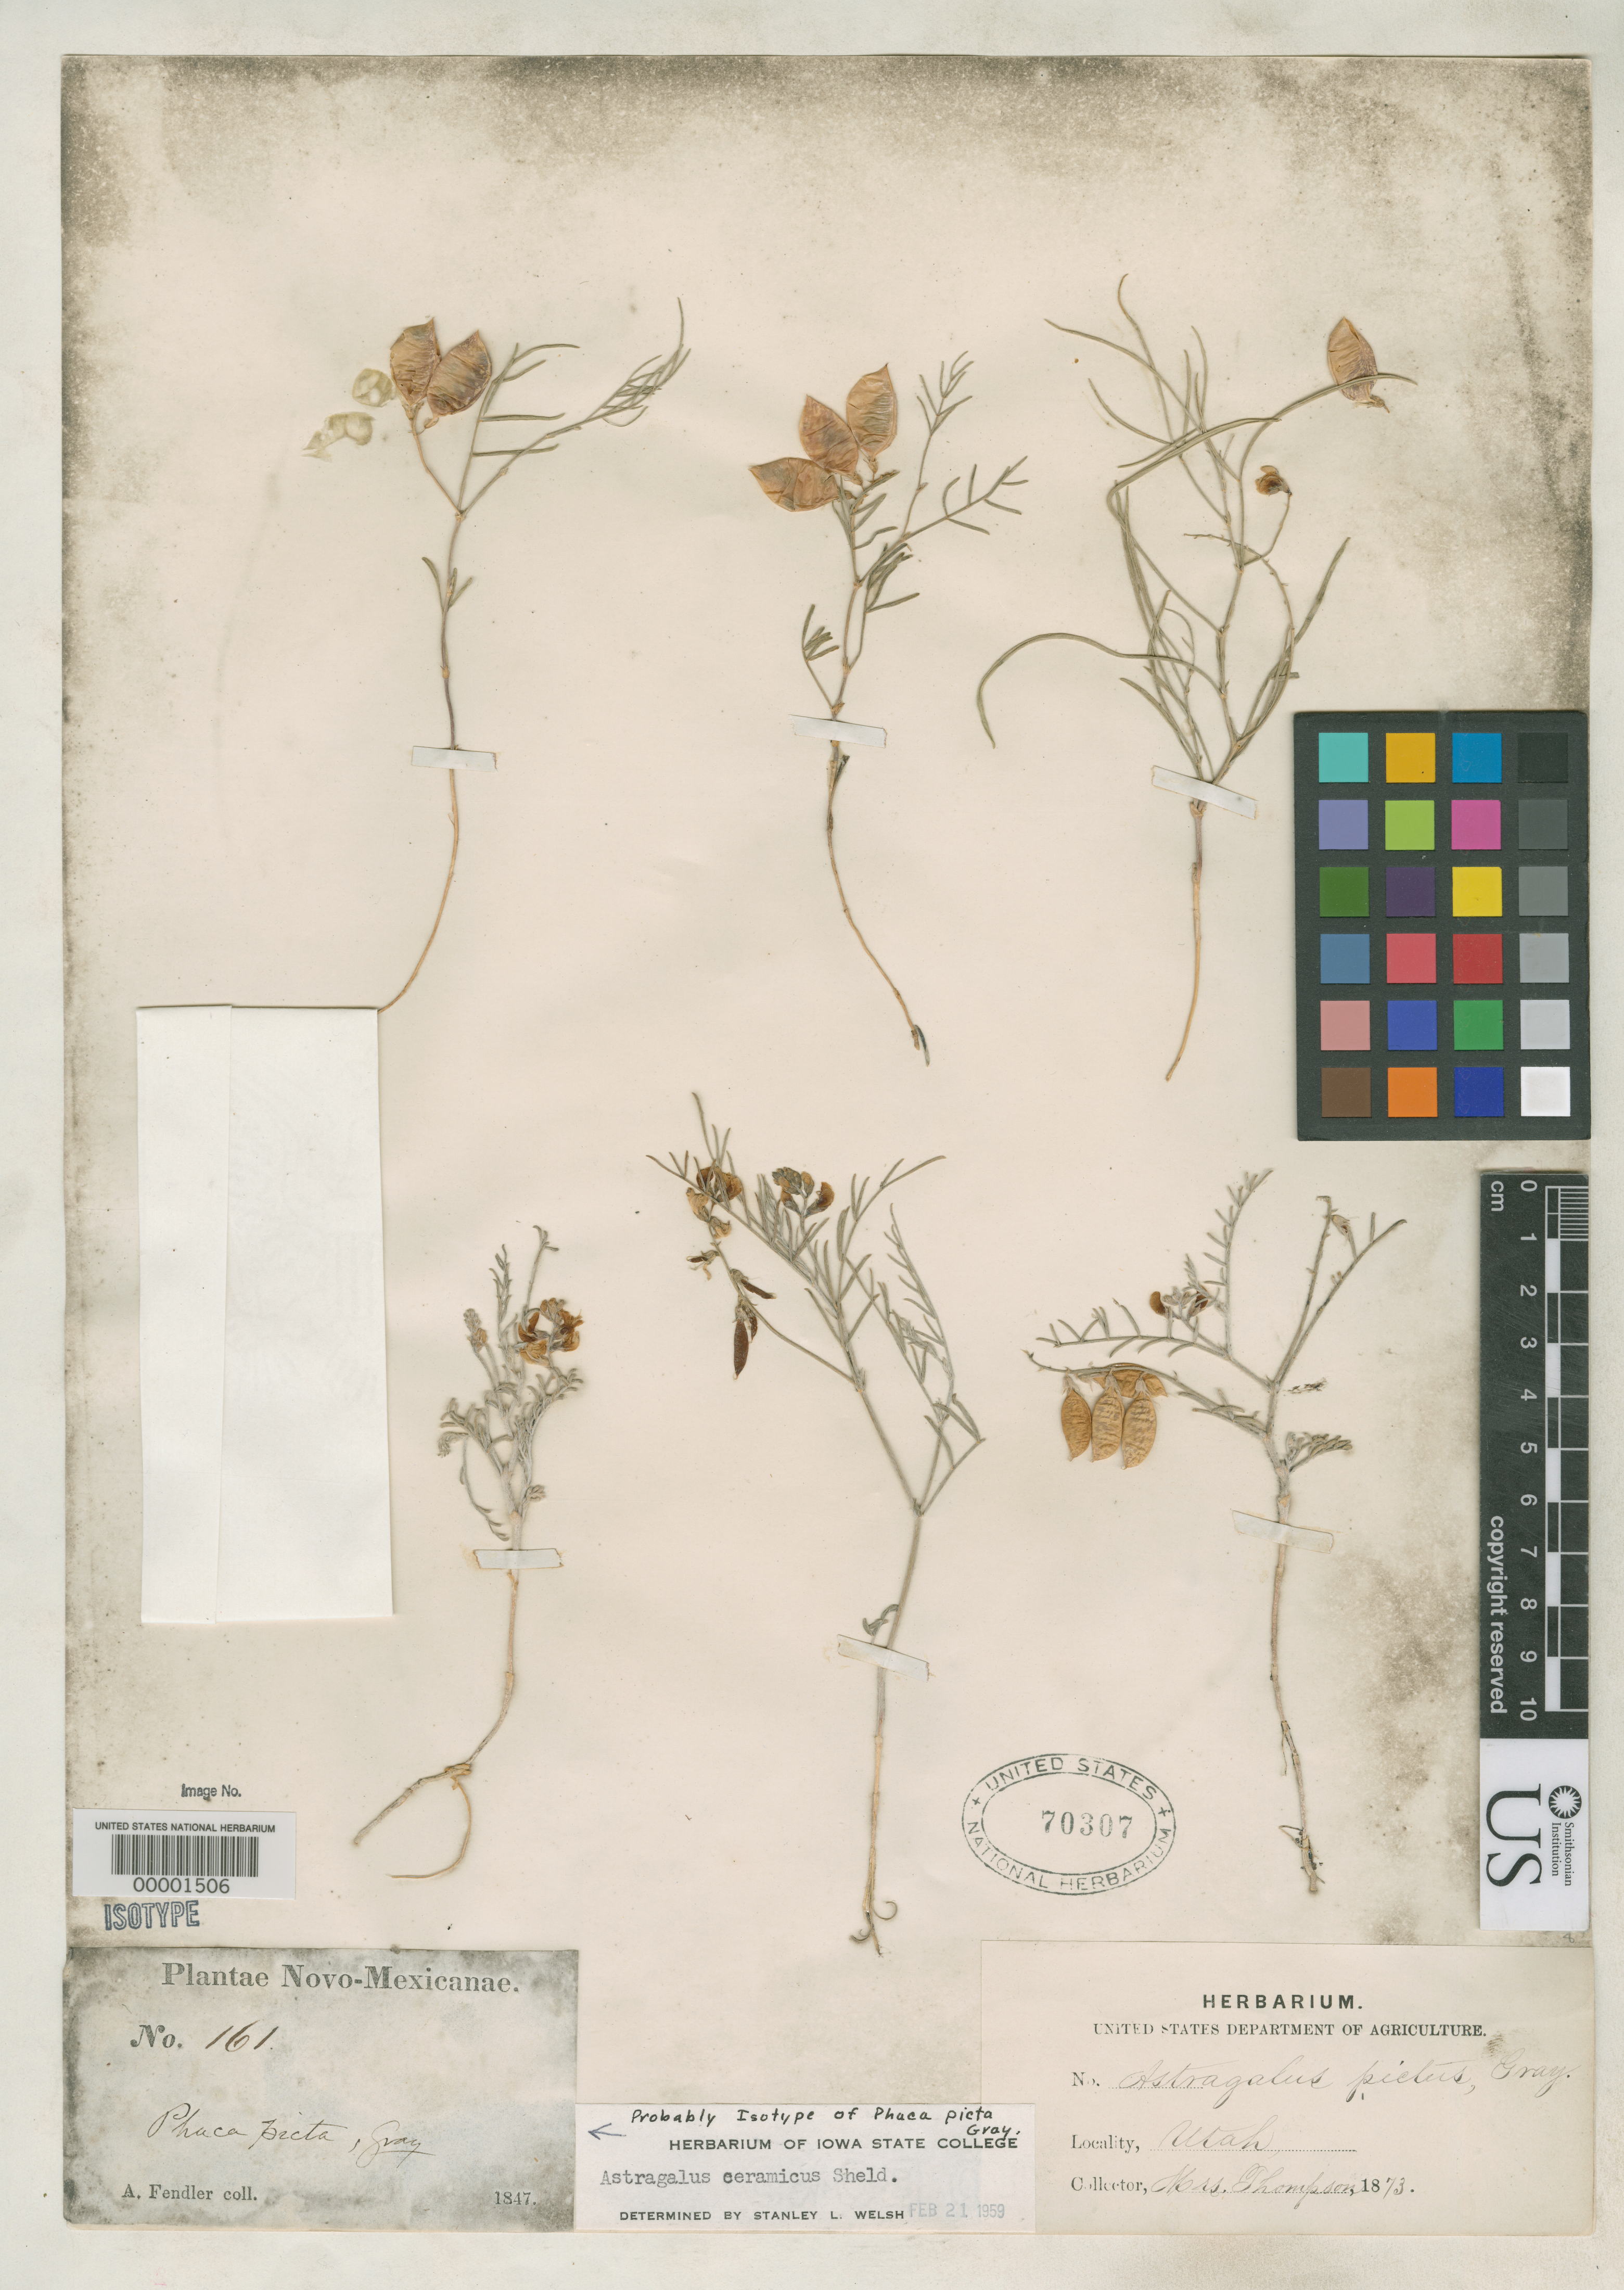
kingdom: Plantae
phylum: Tracheophyta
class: Magnoliopsida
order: Fabales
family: Fabaceae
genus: Phaca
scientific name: Phaca picta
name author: A. Gray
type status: Type Collection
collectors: A. Fendler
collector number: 161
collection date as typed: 1847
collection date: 1847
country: United States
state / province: Utah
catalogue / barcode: US 70307